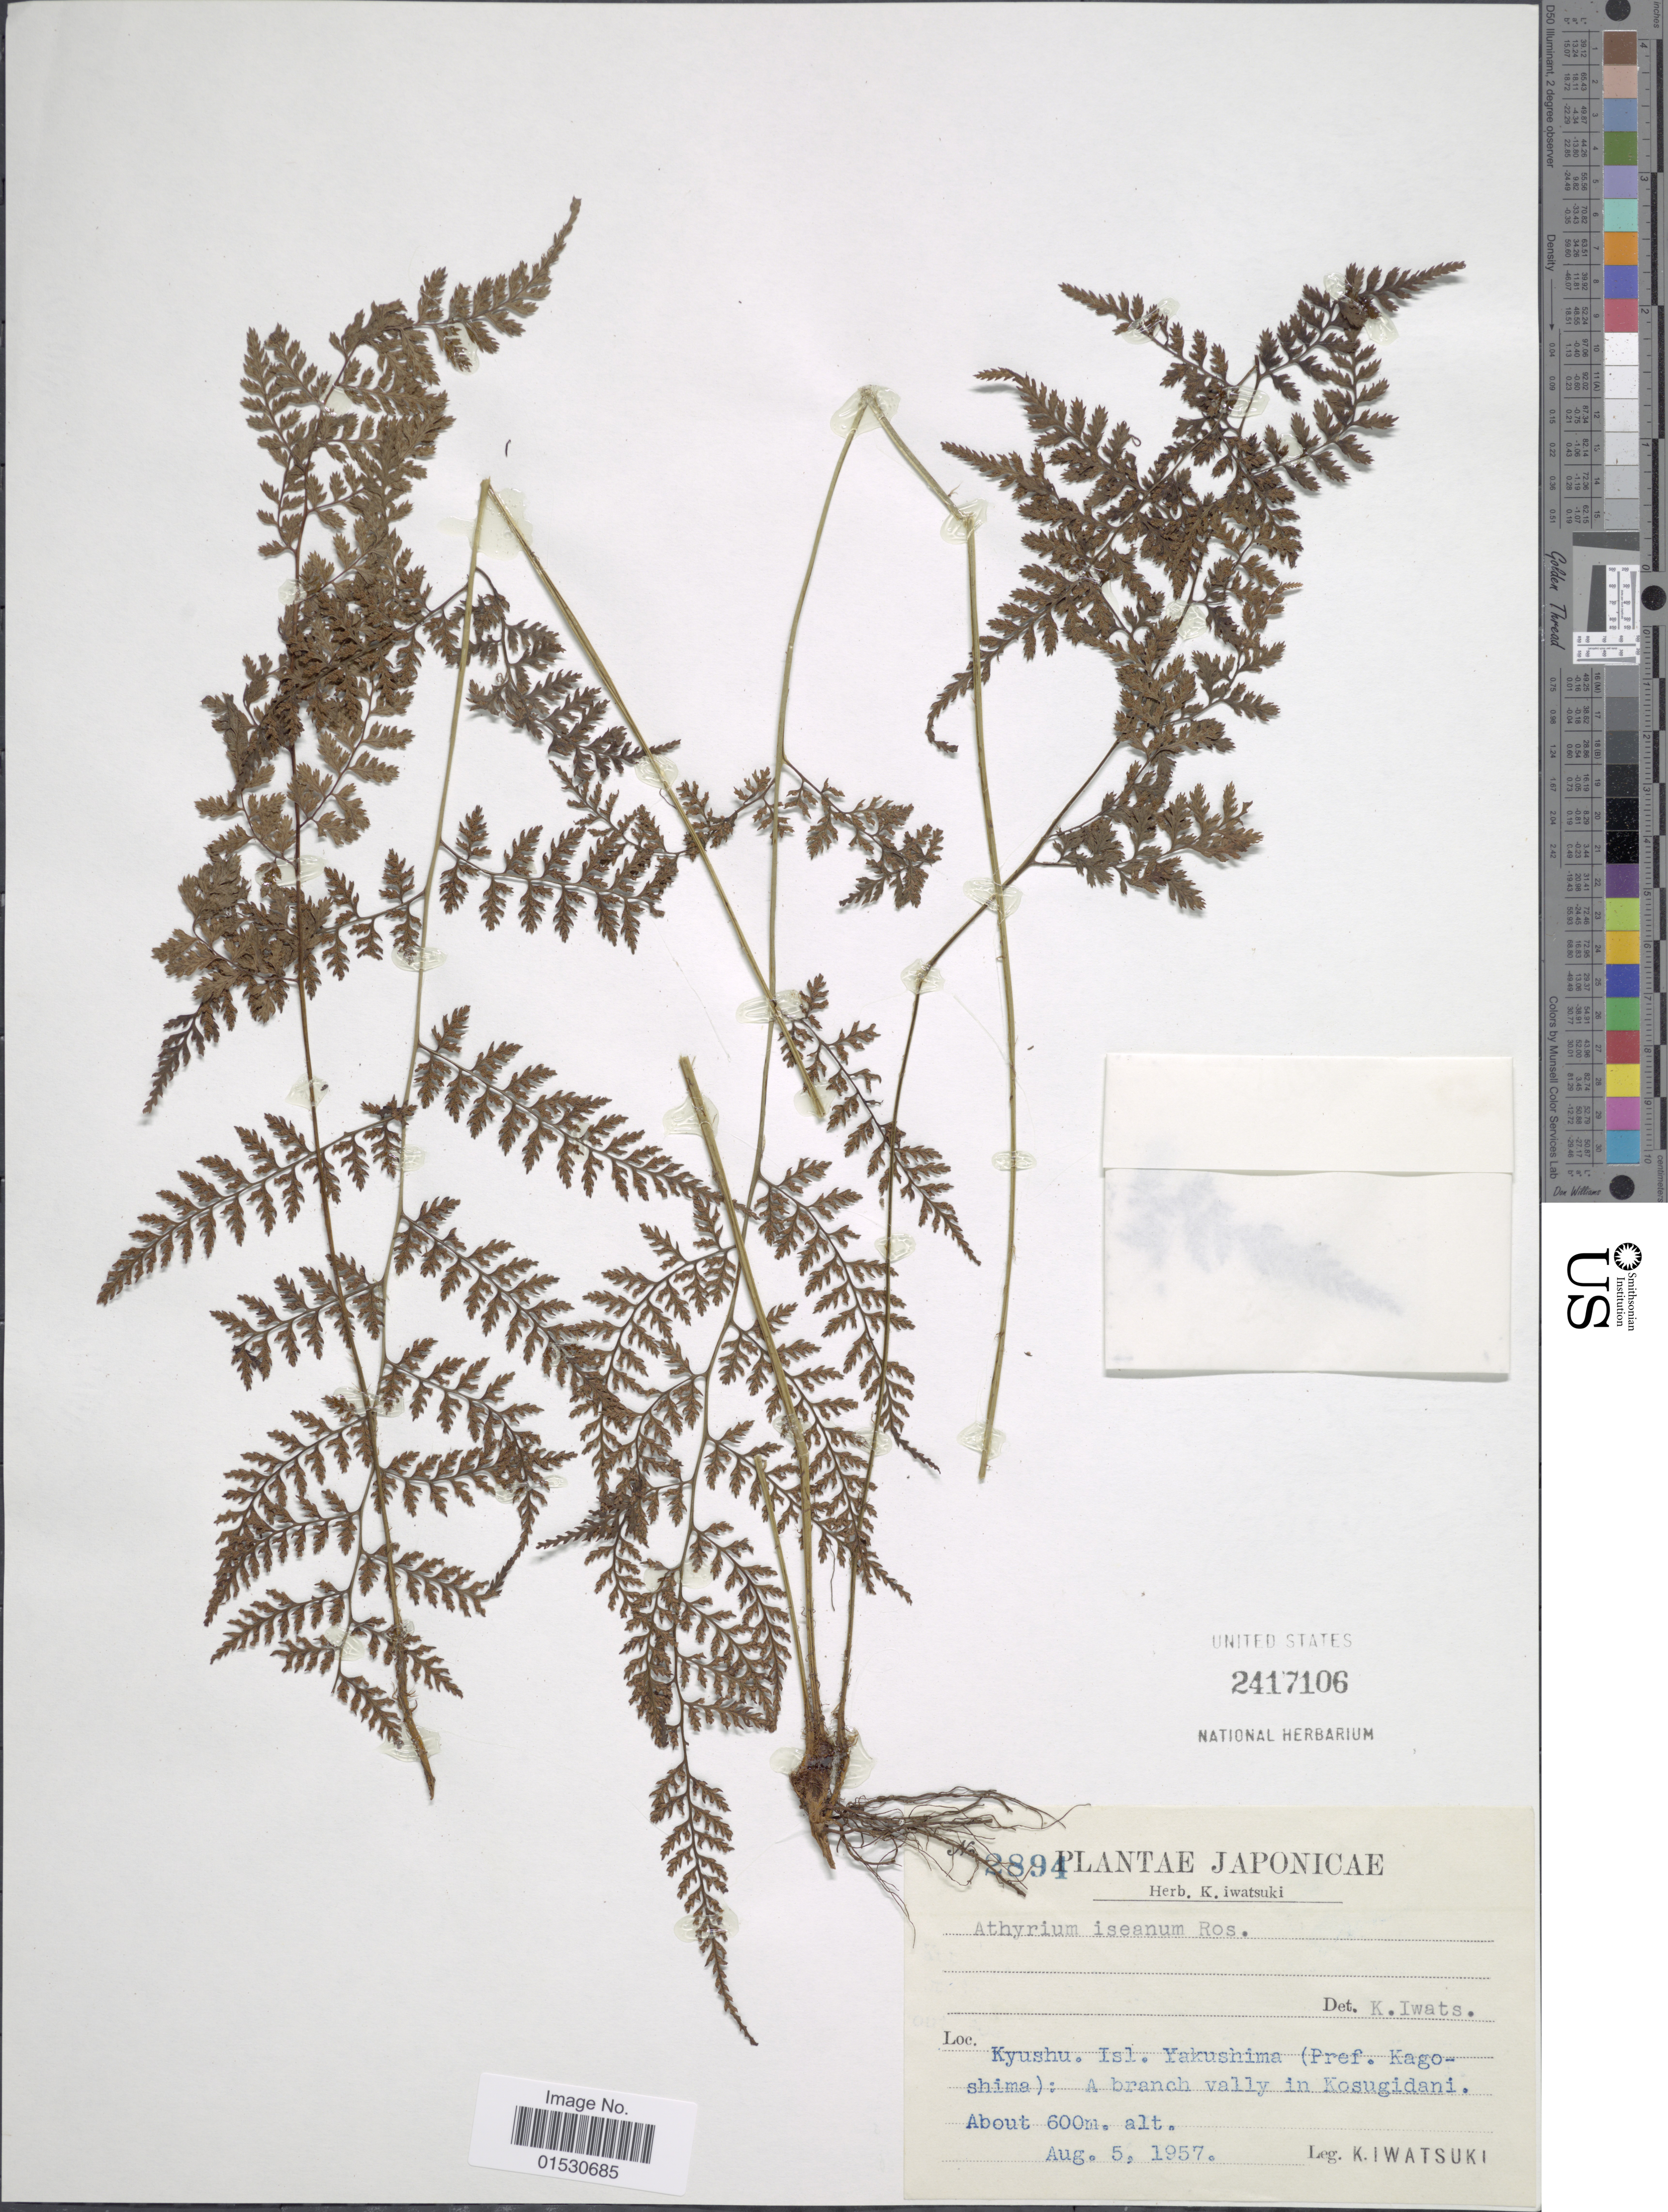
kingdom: Plantae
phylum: Tracheophyta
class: Polypodiopsida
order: Polypodiales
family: Athyriaceae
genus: Athyrium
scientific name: Athyrium iseanum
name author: Rosenst.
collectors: K. Iwatsuki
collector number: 2894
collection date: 1957-08-05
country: Japan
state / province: Kagosima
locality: Kyushu. Isl. Yakushima: A branch valley in Kosugidani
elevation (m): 600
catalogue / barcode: US 2417106